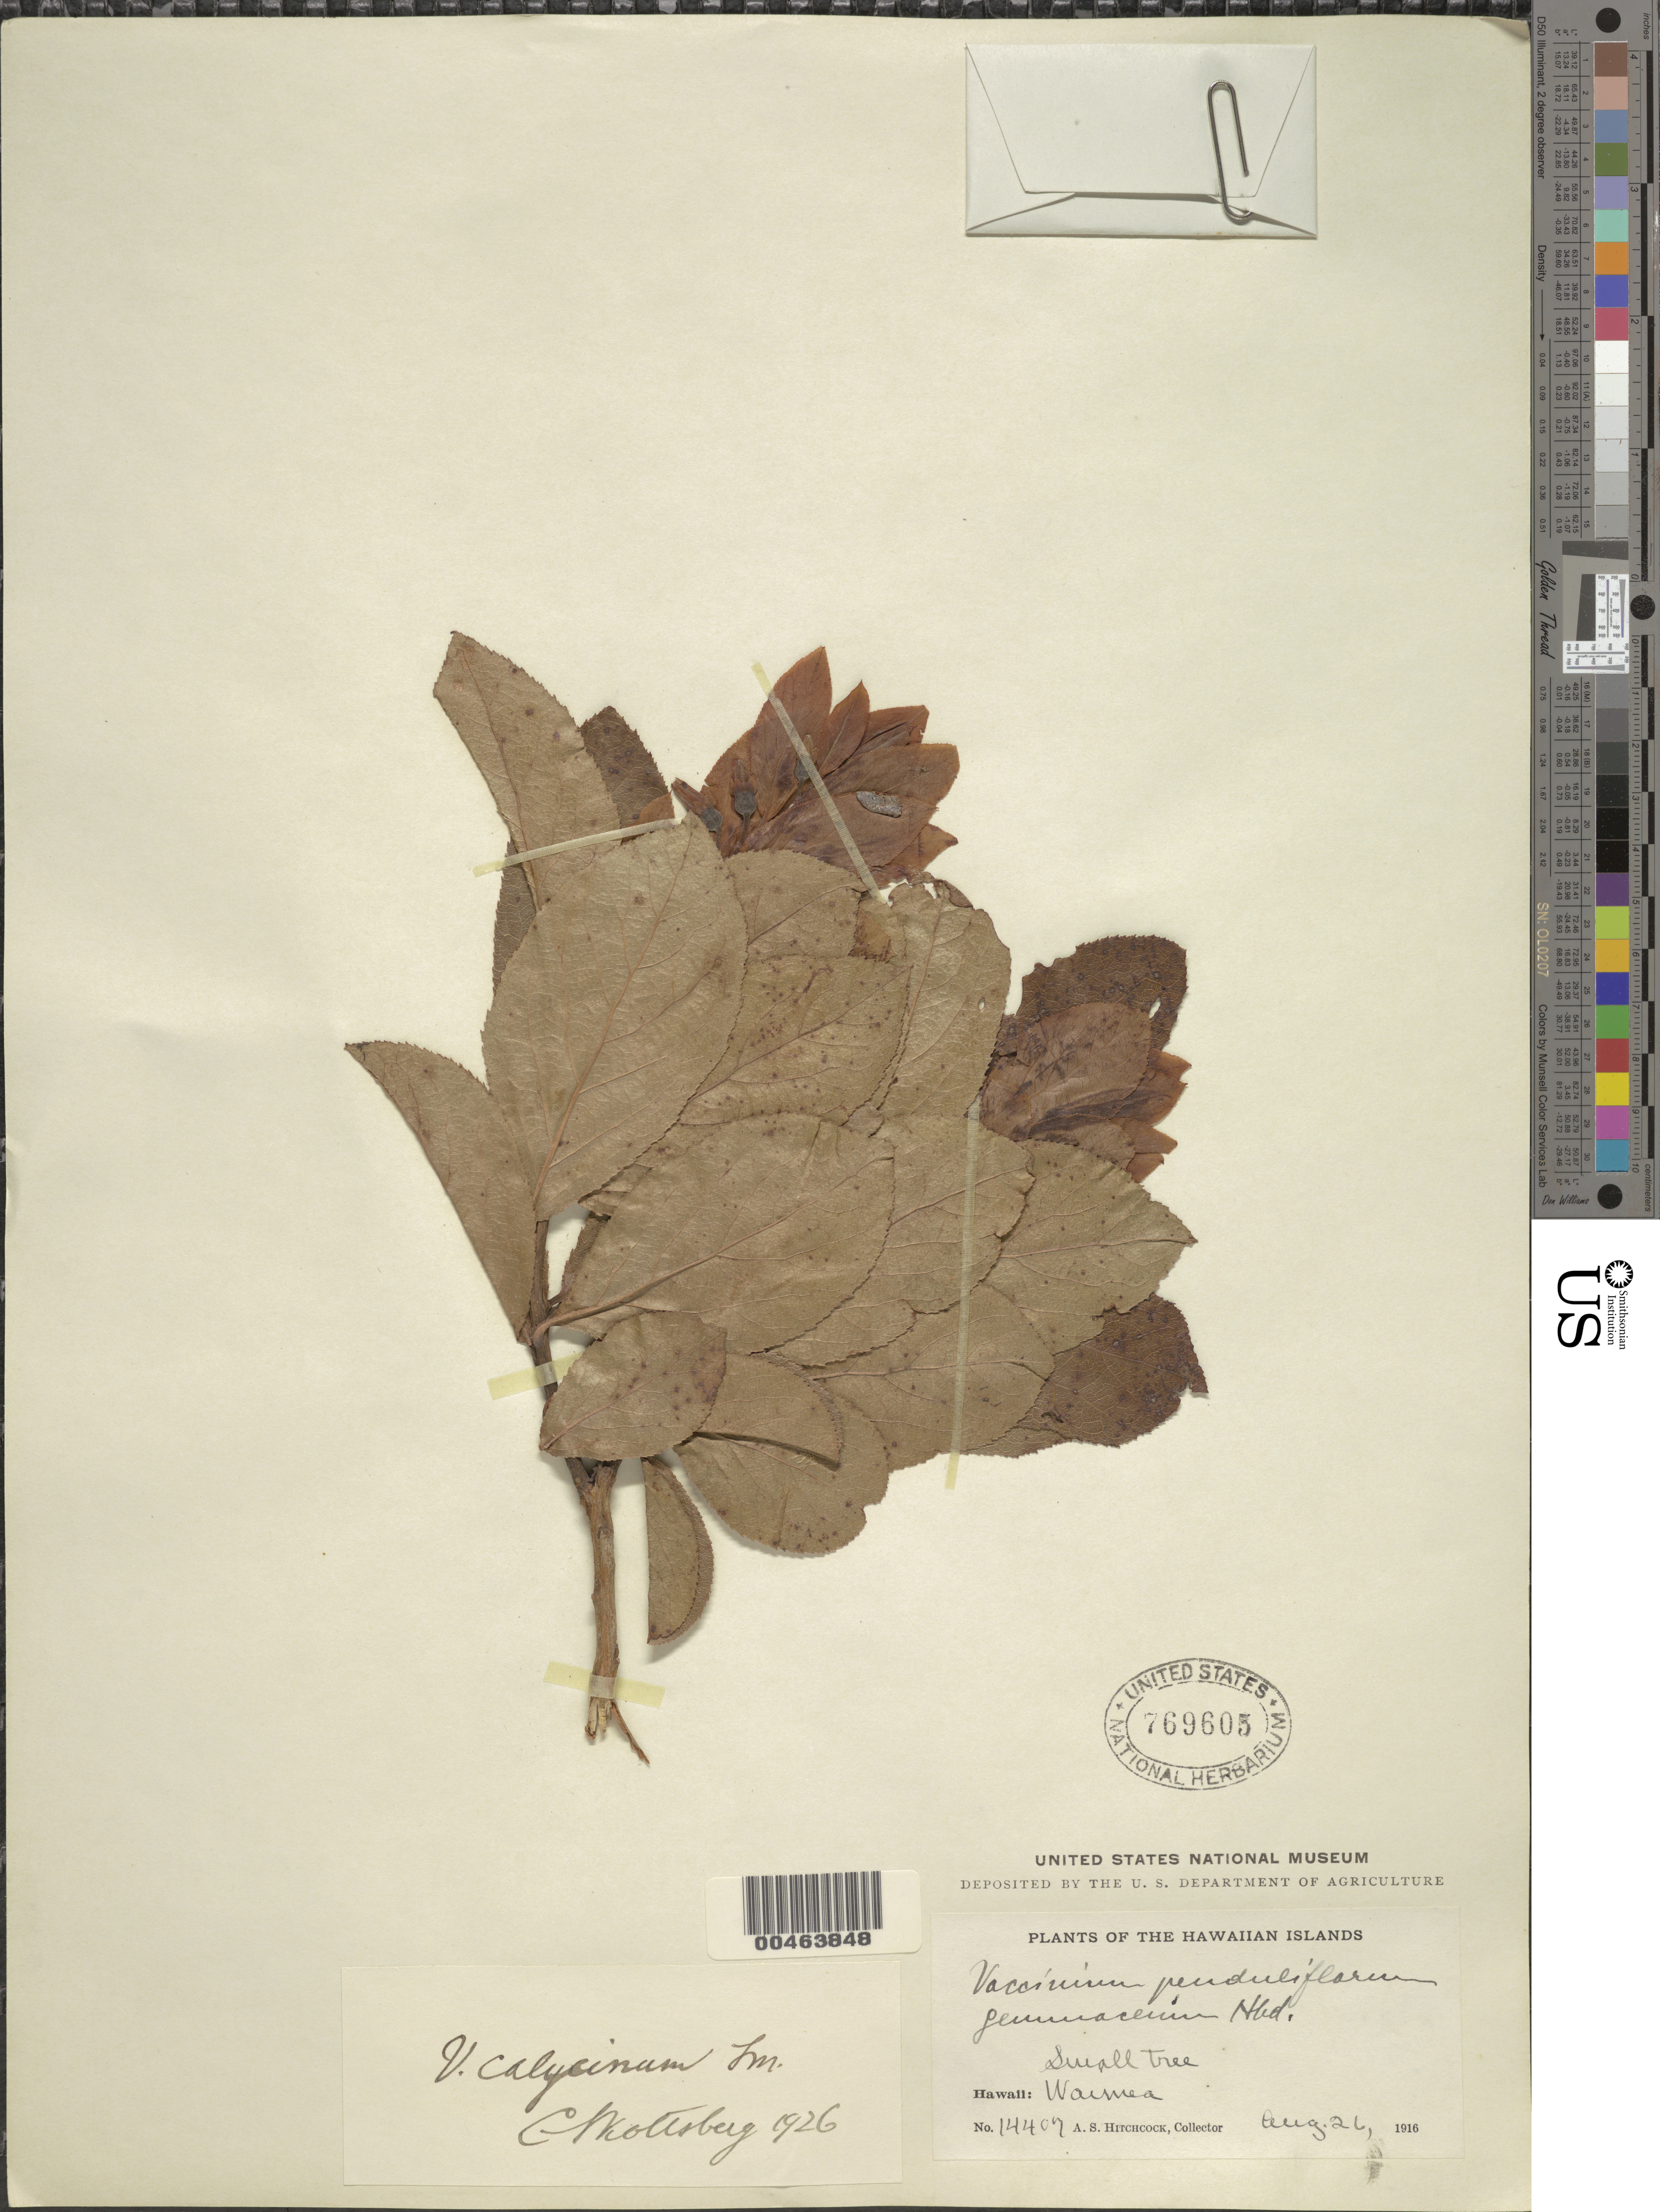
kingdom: Plantae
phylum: Tracheophyta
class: Magnoliopsida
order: Ericales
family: Ericaceae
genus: Vaccinium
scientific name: Vaccinium calycinum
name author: Sm.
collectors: A. S. Hitchcock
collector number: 14407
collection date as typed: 26 Aug 1916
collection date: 1916-08-26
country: United States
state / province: Hawaii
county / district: Hawaii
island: Hawaii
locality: Waimea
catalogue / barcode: US 769603